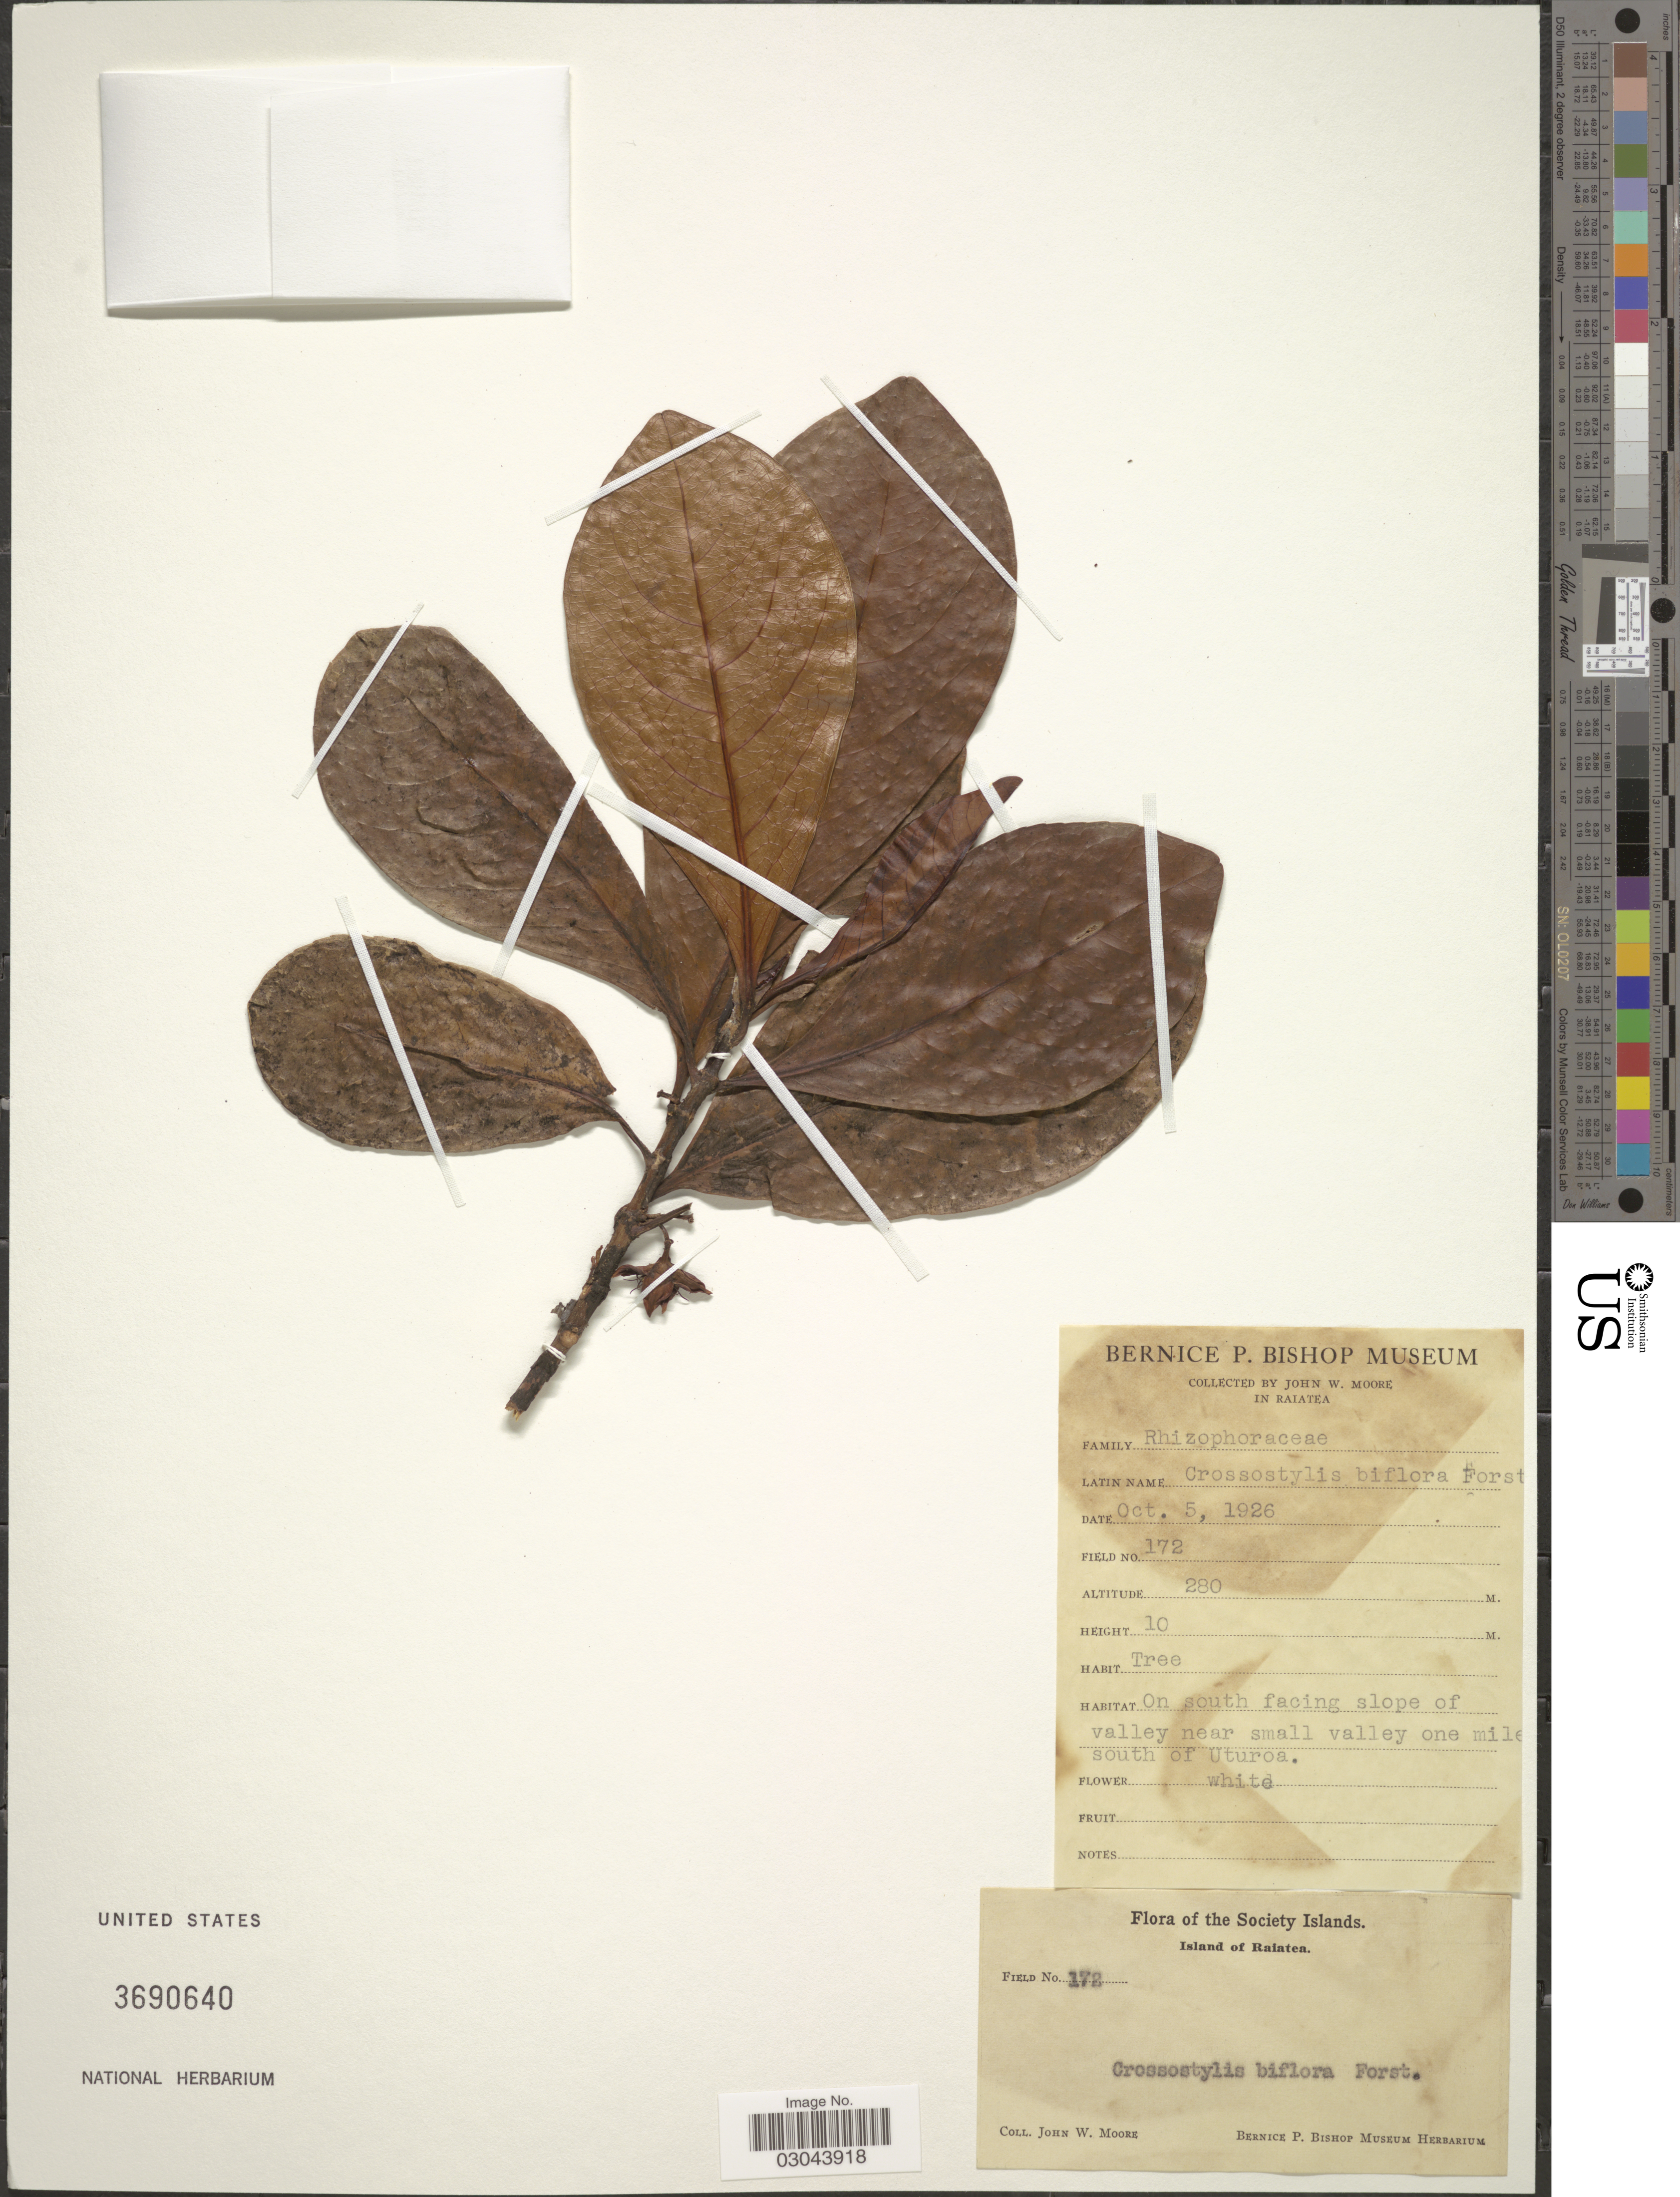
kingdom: Plantae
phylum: Tracheophyta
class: Magnoliopsida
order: Malpighiales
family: Rhizophoraceae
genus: Crossostylis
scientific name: Crossostylis biflora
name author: J.R. Forst. & G. Forst.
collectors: J. Moore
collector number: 172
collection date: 1926-10-05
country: French Polynesia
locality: Society Islands. Island of Raiatea. On south facing slope of valley near small valley one mile south of Uturoa.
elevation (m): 280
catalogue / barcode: US 3690640